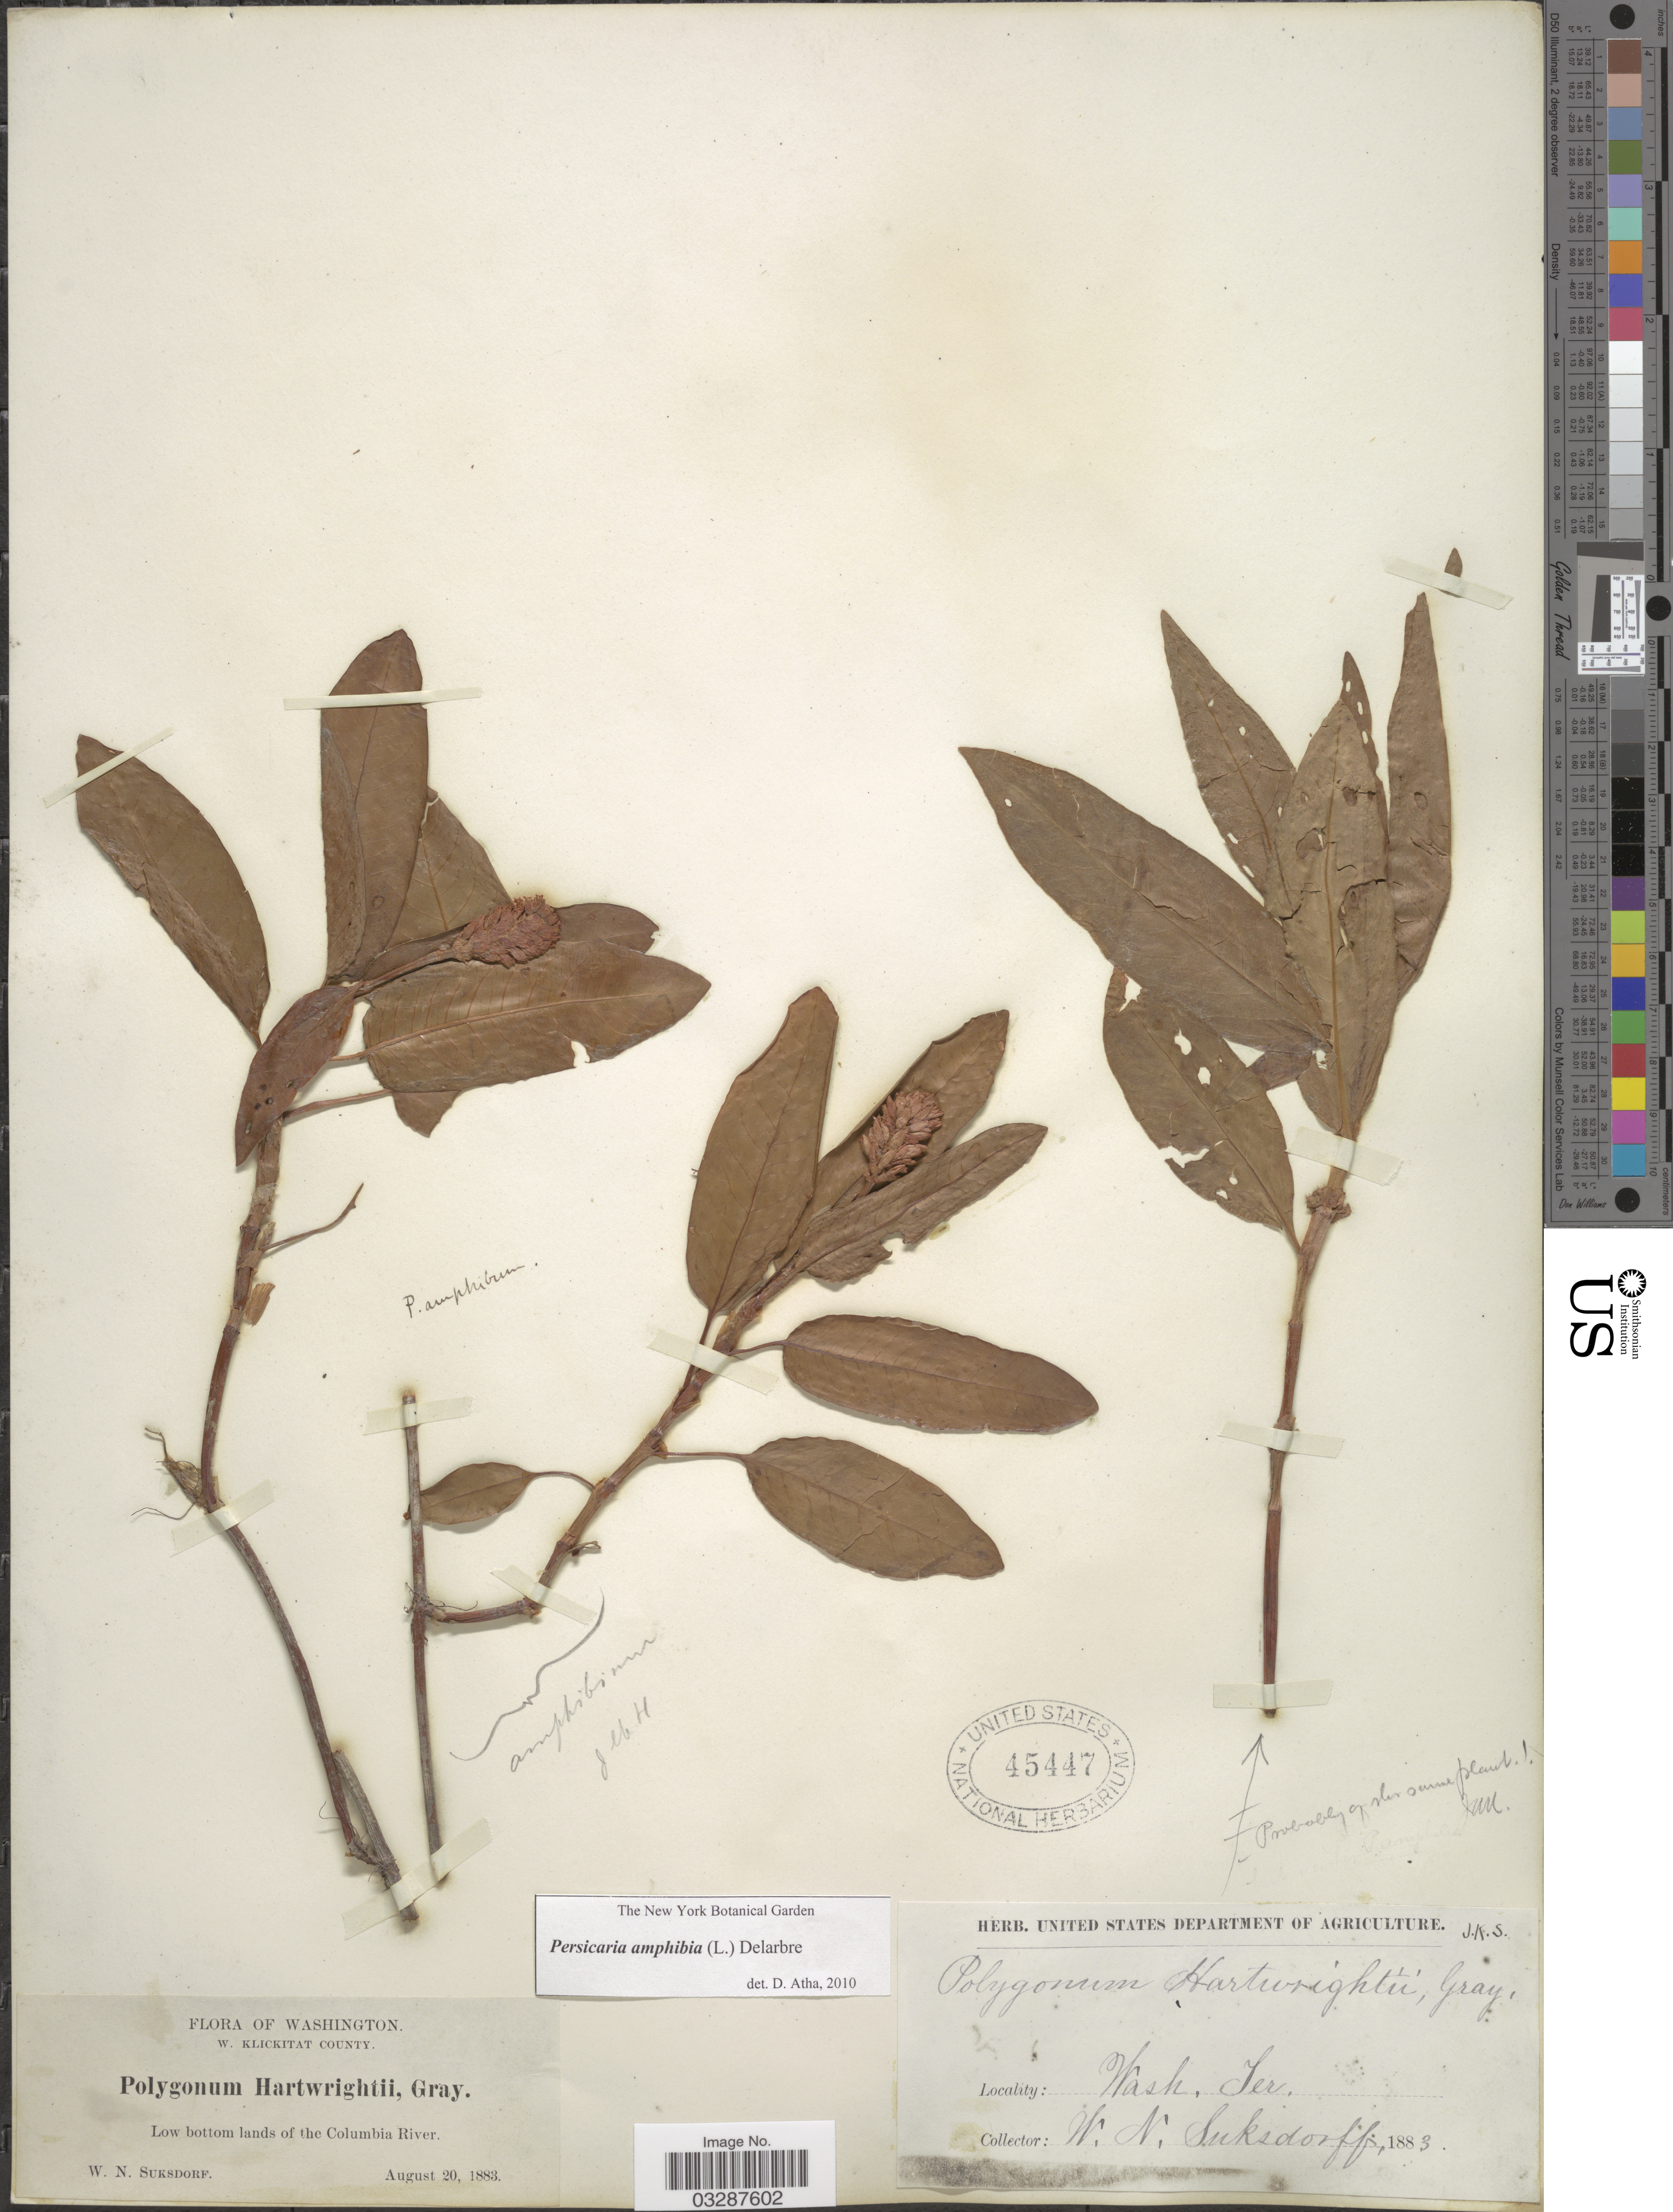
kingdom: Plantae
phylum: Tracheophyta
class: Magnoliopsida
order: Caryophyllales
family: Polygonaceae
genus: Persicaria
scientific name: Persicaria amphibia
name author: (L.) Delarbre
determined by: Atha, D. E.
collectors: W. N. Suksdorf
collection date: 1883-08-20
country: United States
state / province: Washington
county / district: Klickitat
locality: W. Klickitat County. Low bottom lands of the Columbia River.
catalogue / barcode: US 45447